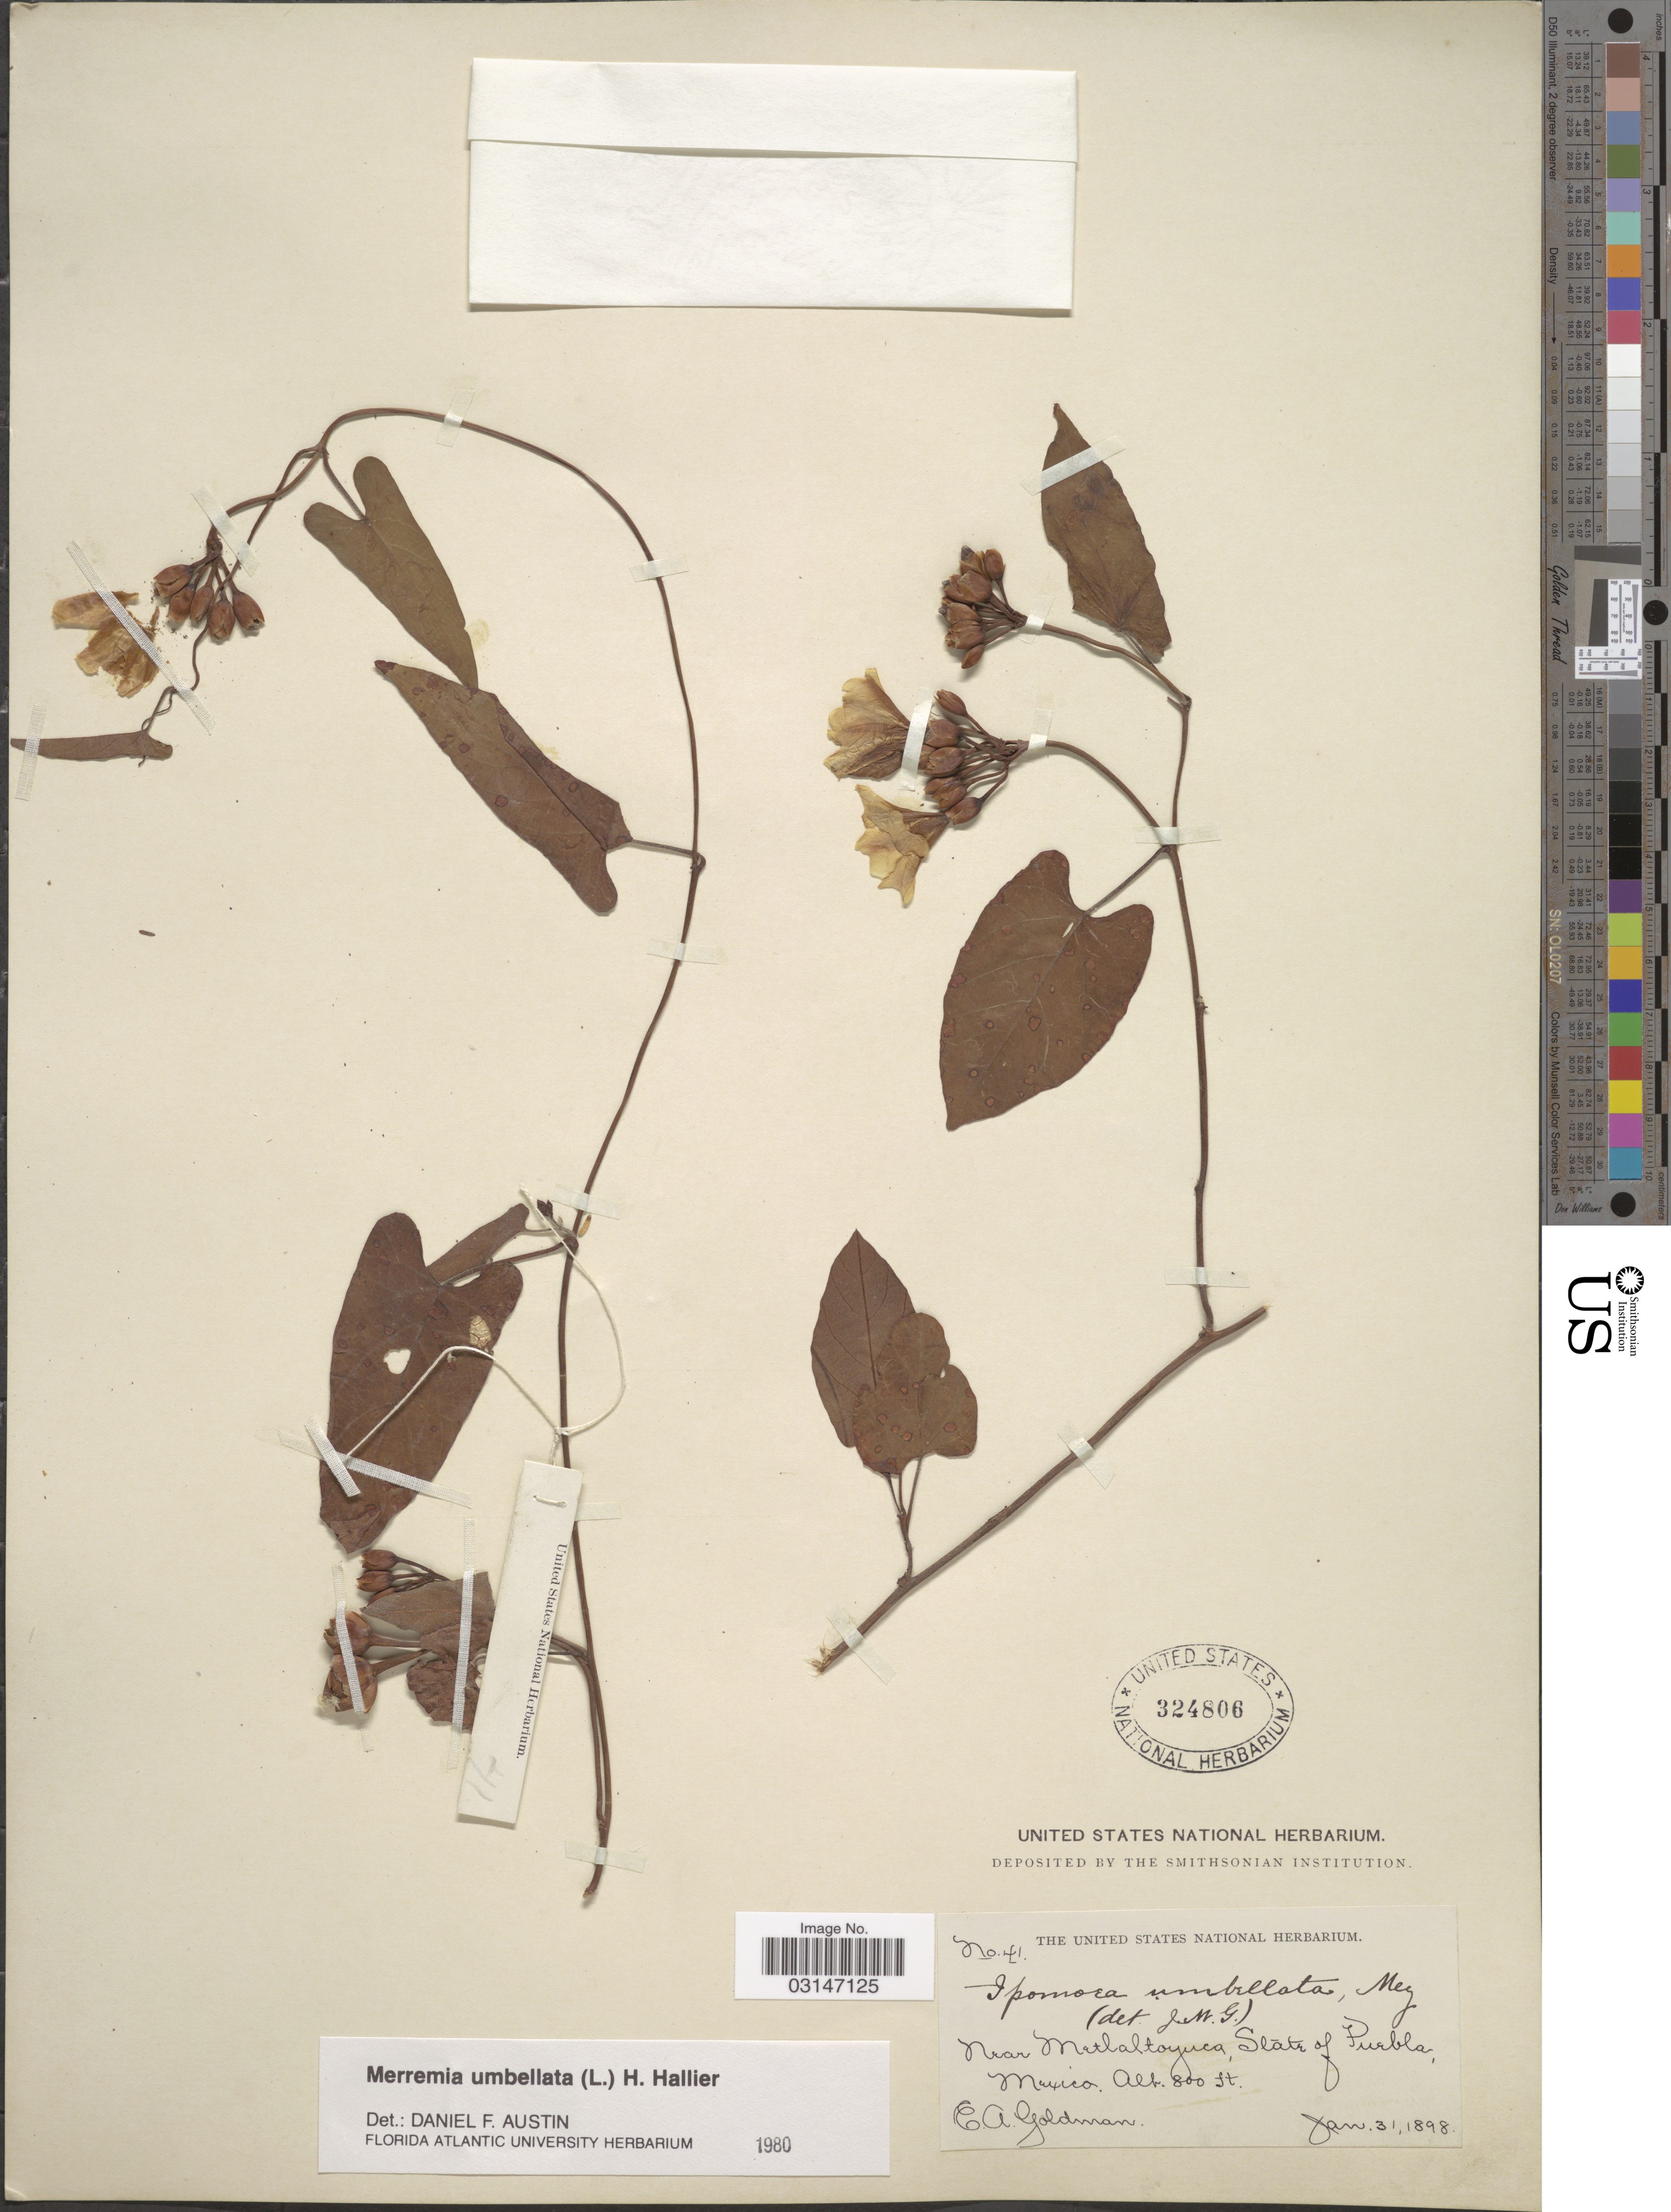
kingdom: Plantae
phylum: Tracheophyta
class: Magnoliopsida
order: Solanales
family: Convolvulaceae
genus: Camonea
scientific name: Camonea umbellata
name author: (L.) A. R. Simões & Staples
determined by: Strong, Mark T., (BOT), Smithsonian Institution - National Museum of Natural History (UNITED STATES)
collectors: E. A. Goldman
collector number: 41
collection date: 1898-01-31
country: Mexico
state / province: Puebla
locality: Near Metlaltoyuca, State of Puebla.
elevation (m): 244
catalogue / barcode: US 324806